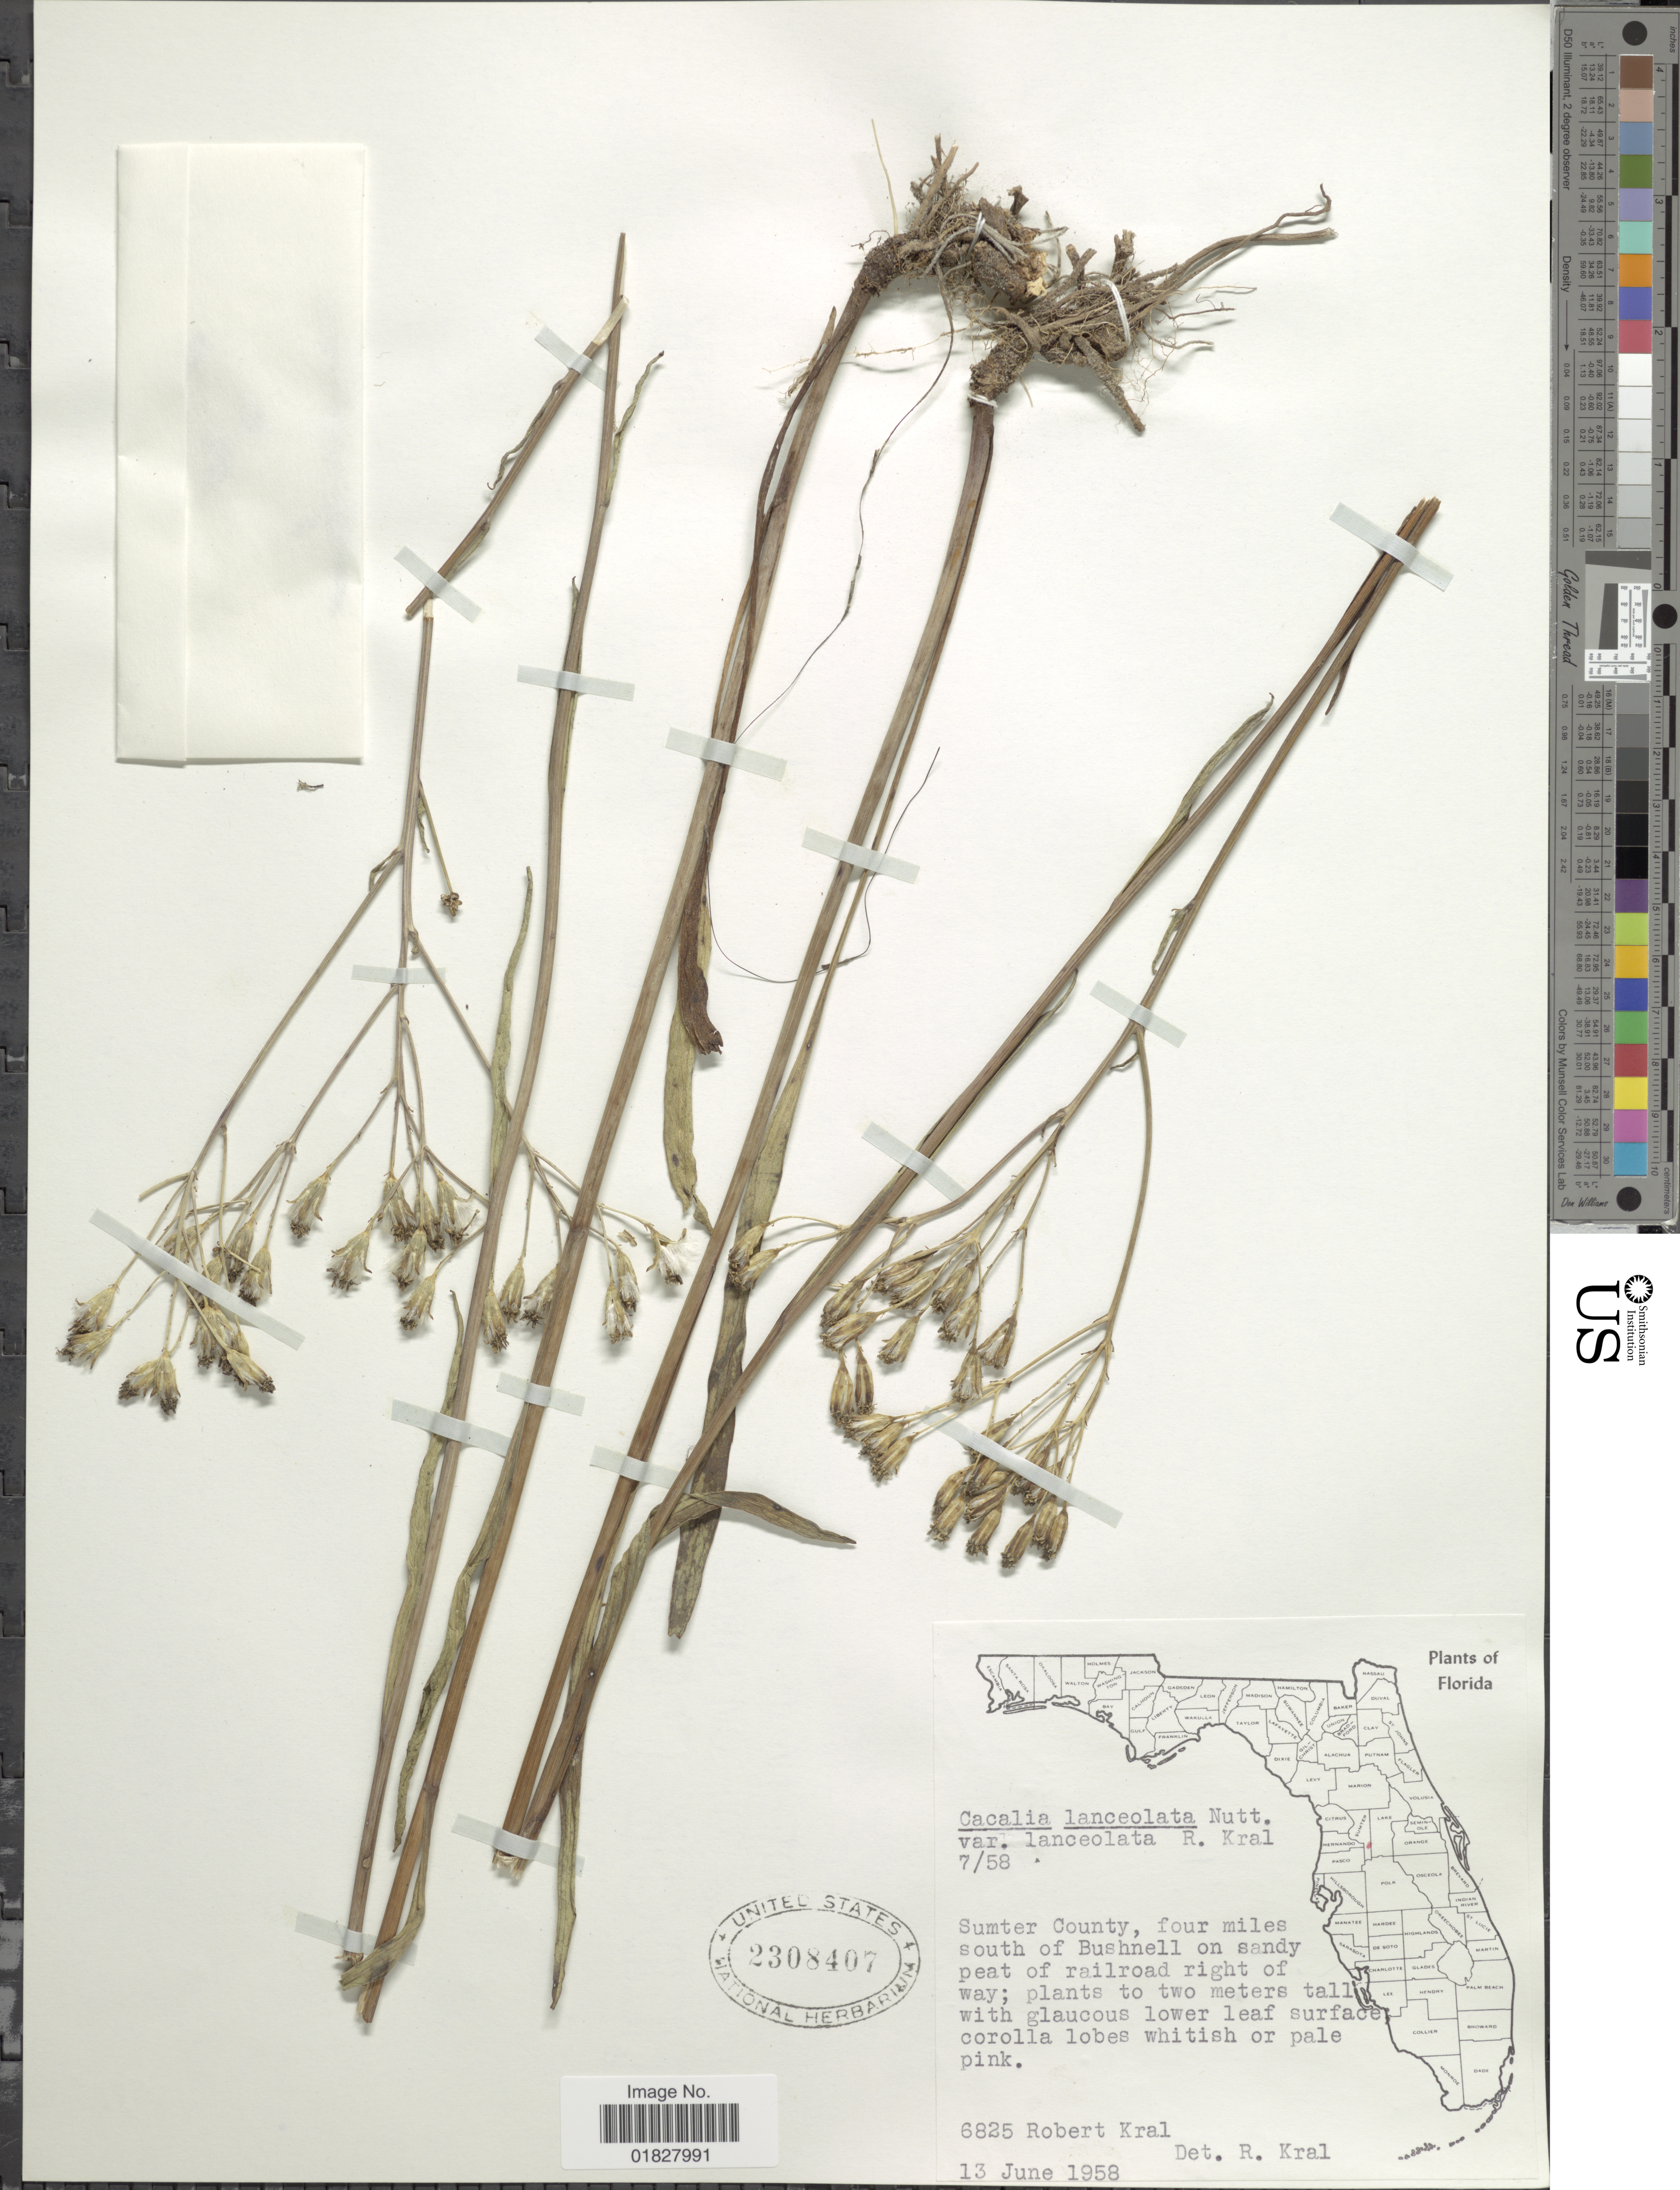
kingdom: Plantae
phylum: Tracheophyta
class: Magnoliopsida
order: Asterales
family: Asteraceae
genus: Arnoglossum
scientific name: Arnoglossum ovatum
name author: (Walter) H. Rob.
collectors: R. Kral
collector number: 6825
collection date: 1958-06-13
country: United States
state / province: Florida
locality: Sumter County, four miles south of Bushnell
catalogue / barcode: US 2308407